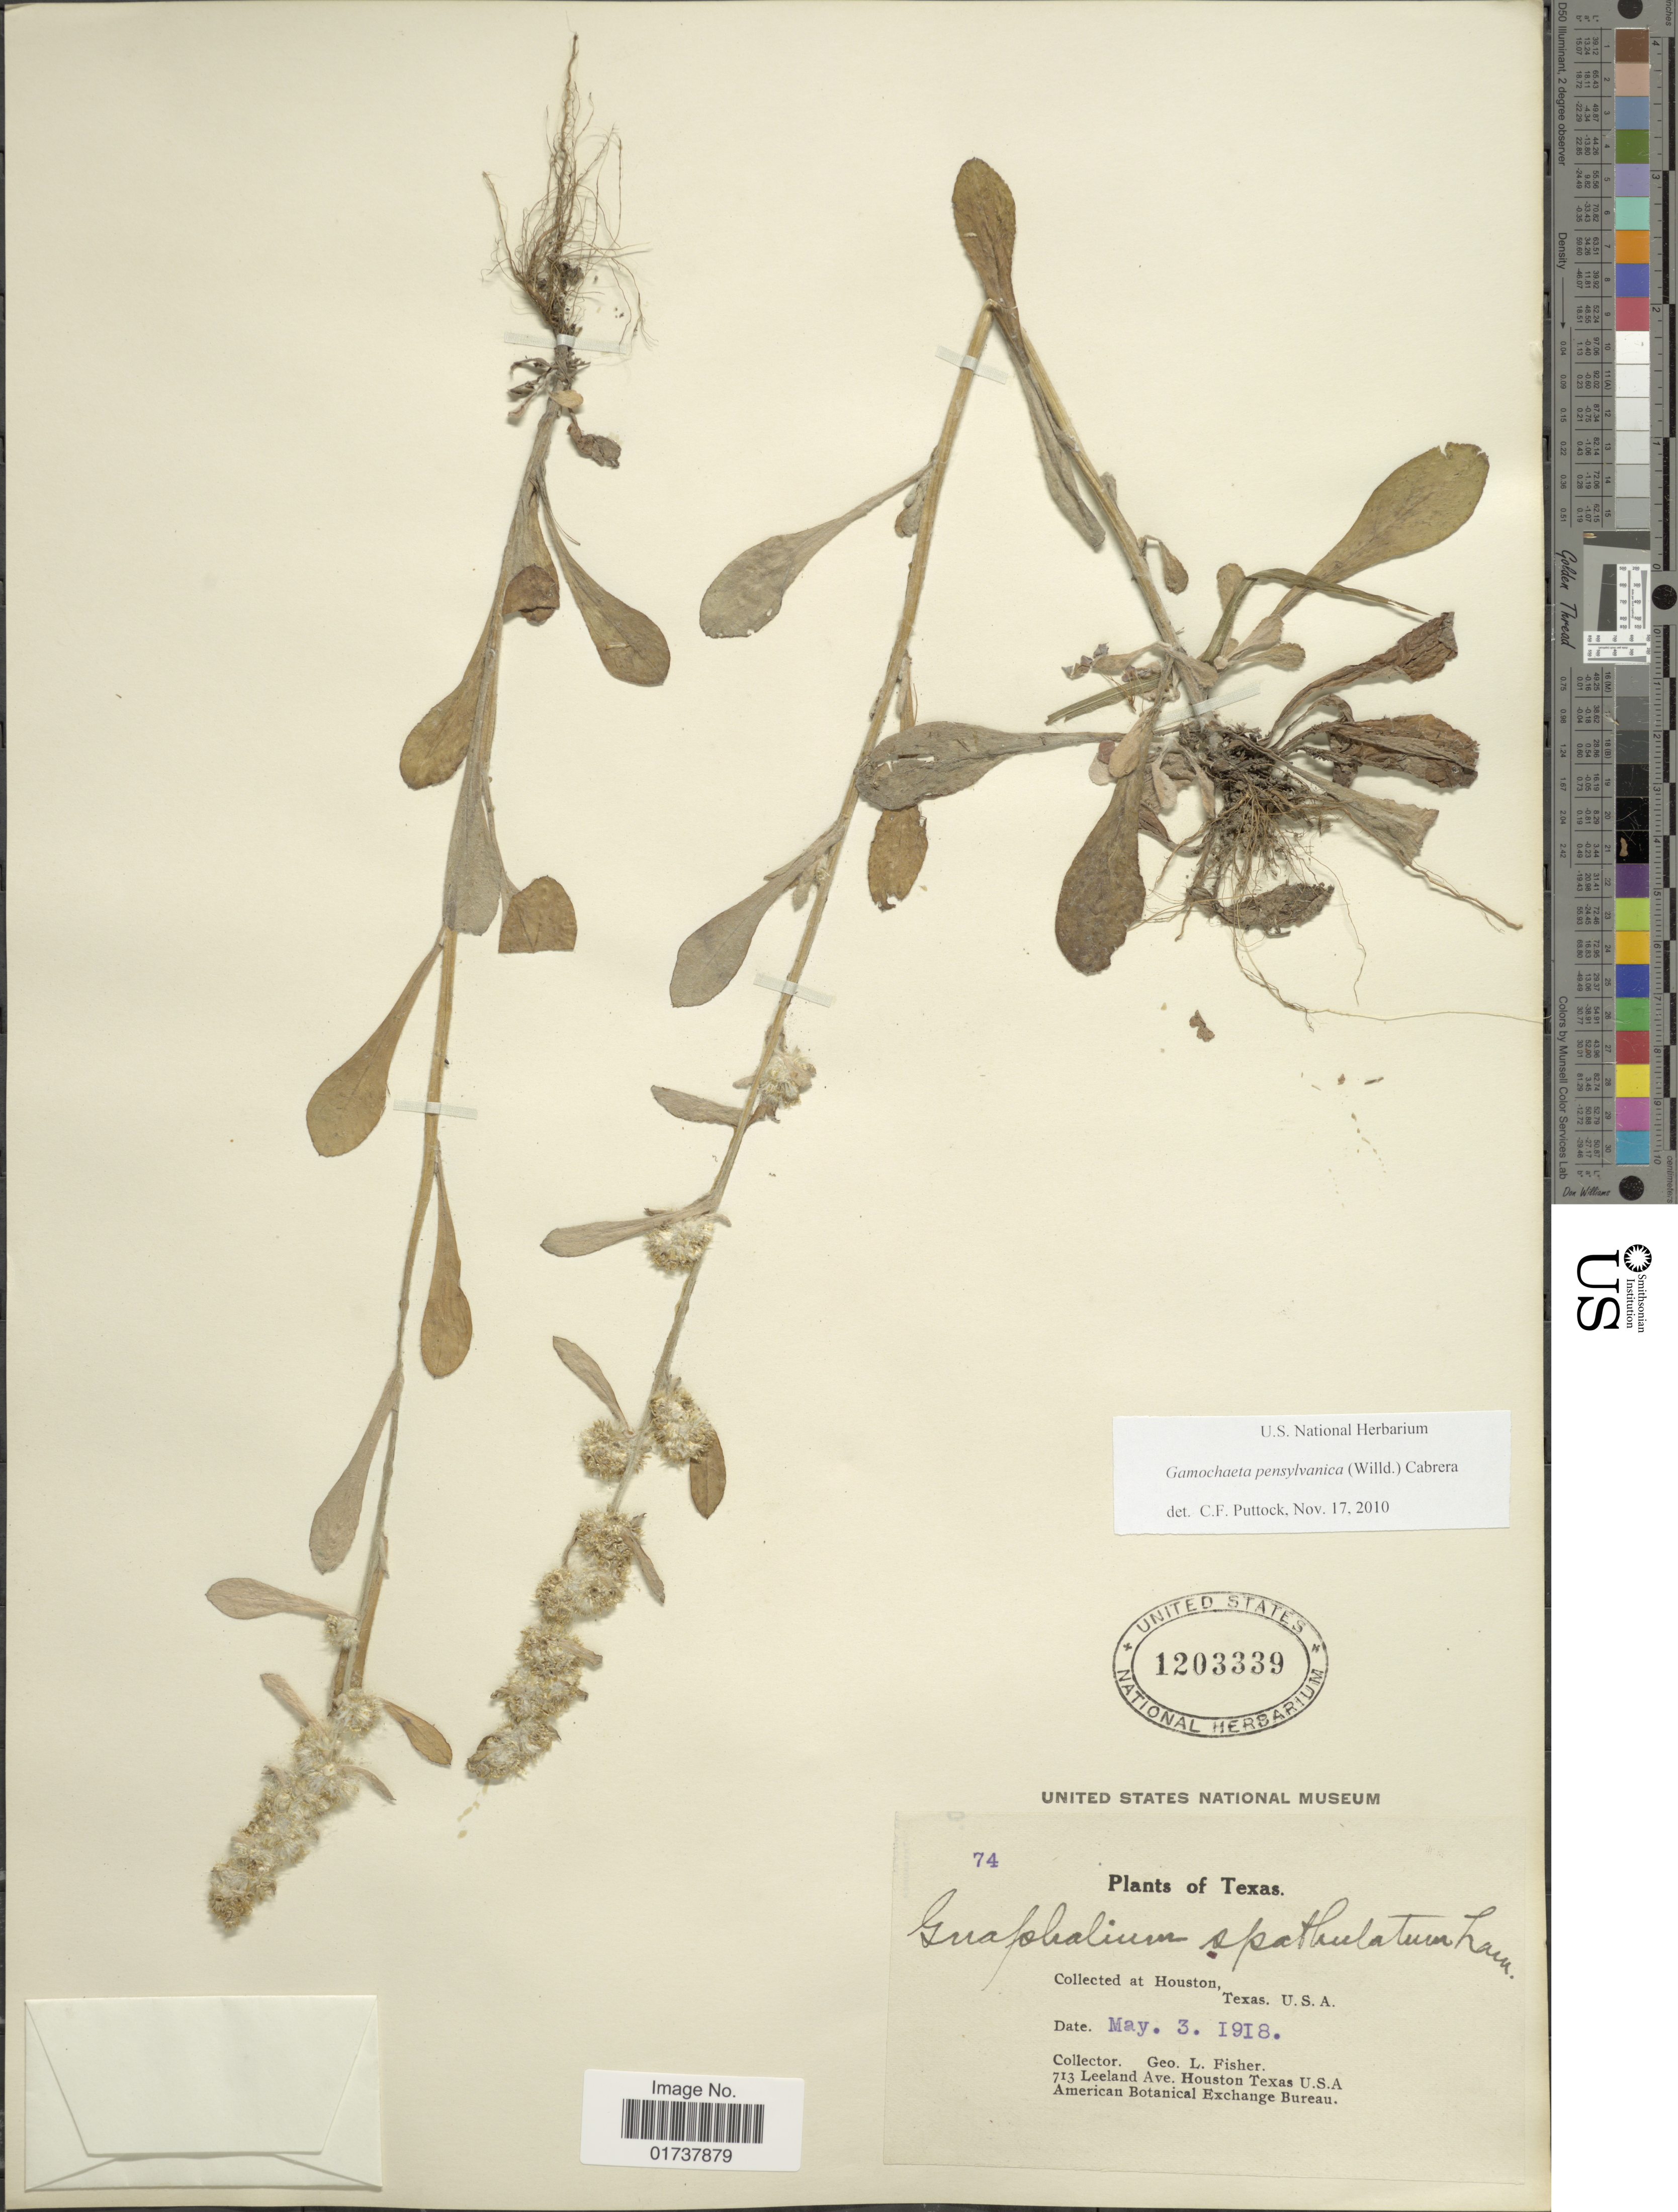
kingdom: Plantae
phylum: Tracheophyta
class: Magnoliopsida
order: Asterales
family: Asteraceae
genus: Gamochaeta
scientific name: Gamochaeta pensylvanica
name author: (Willd.) Cabrera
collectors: G. L. Fisher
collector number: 74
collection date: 1918-05-03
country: United States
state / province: Texas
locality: Houston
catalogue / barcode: US 1203339